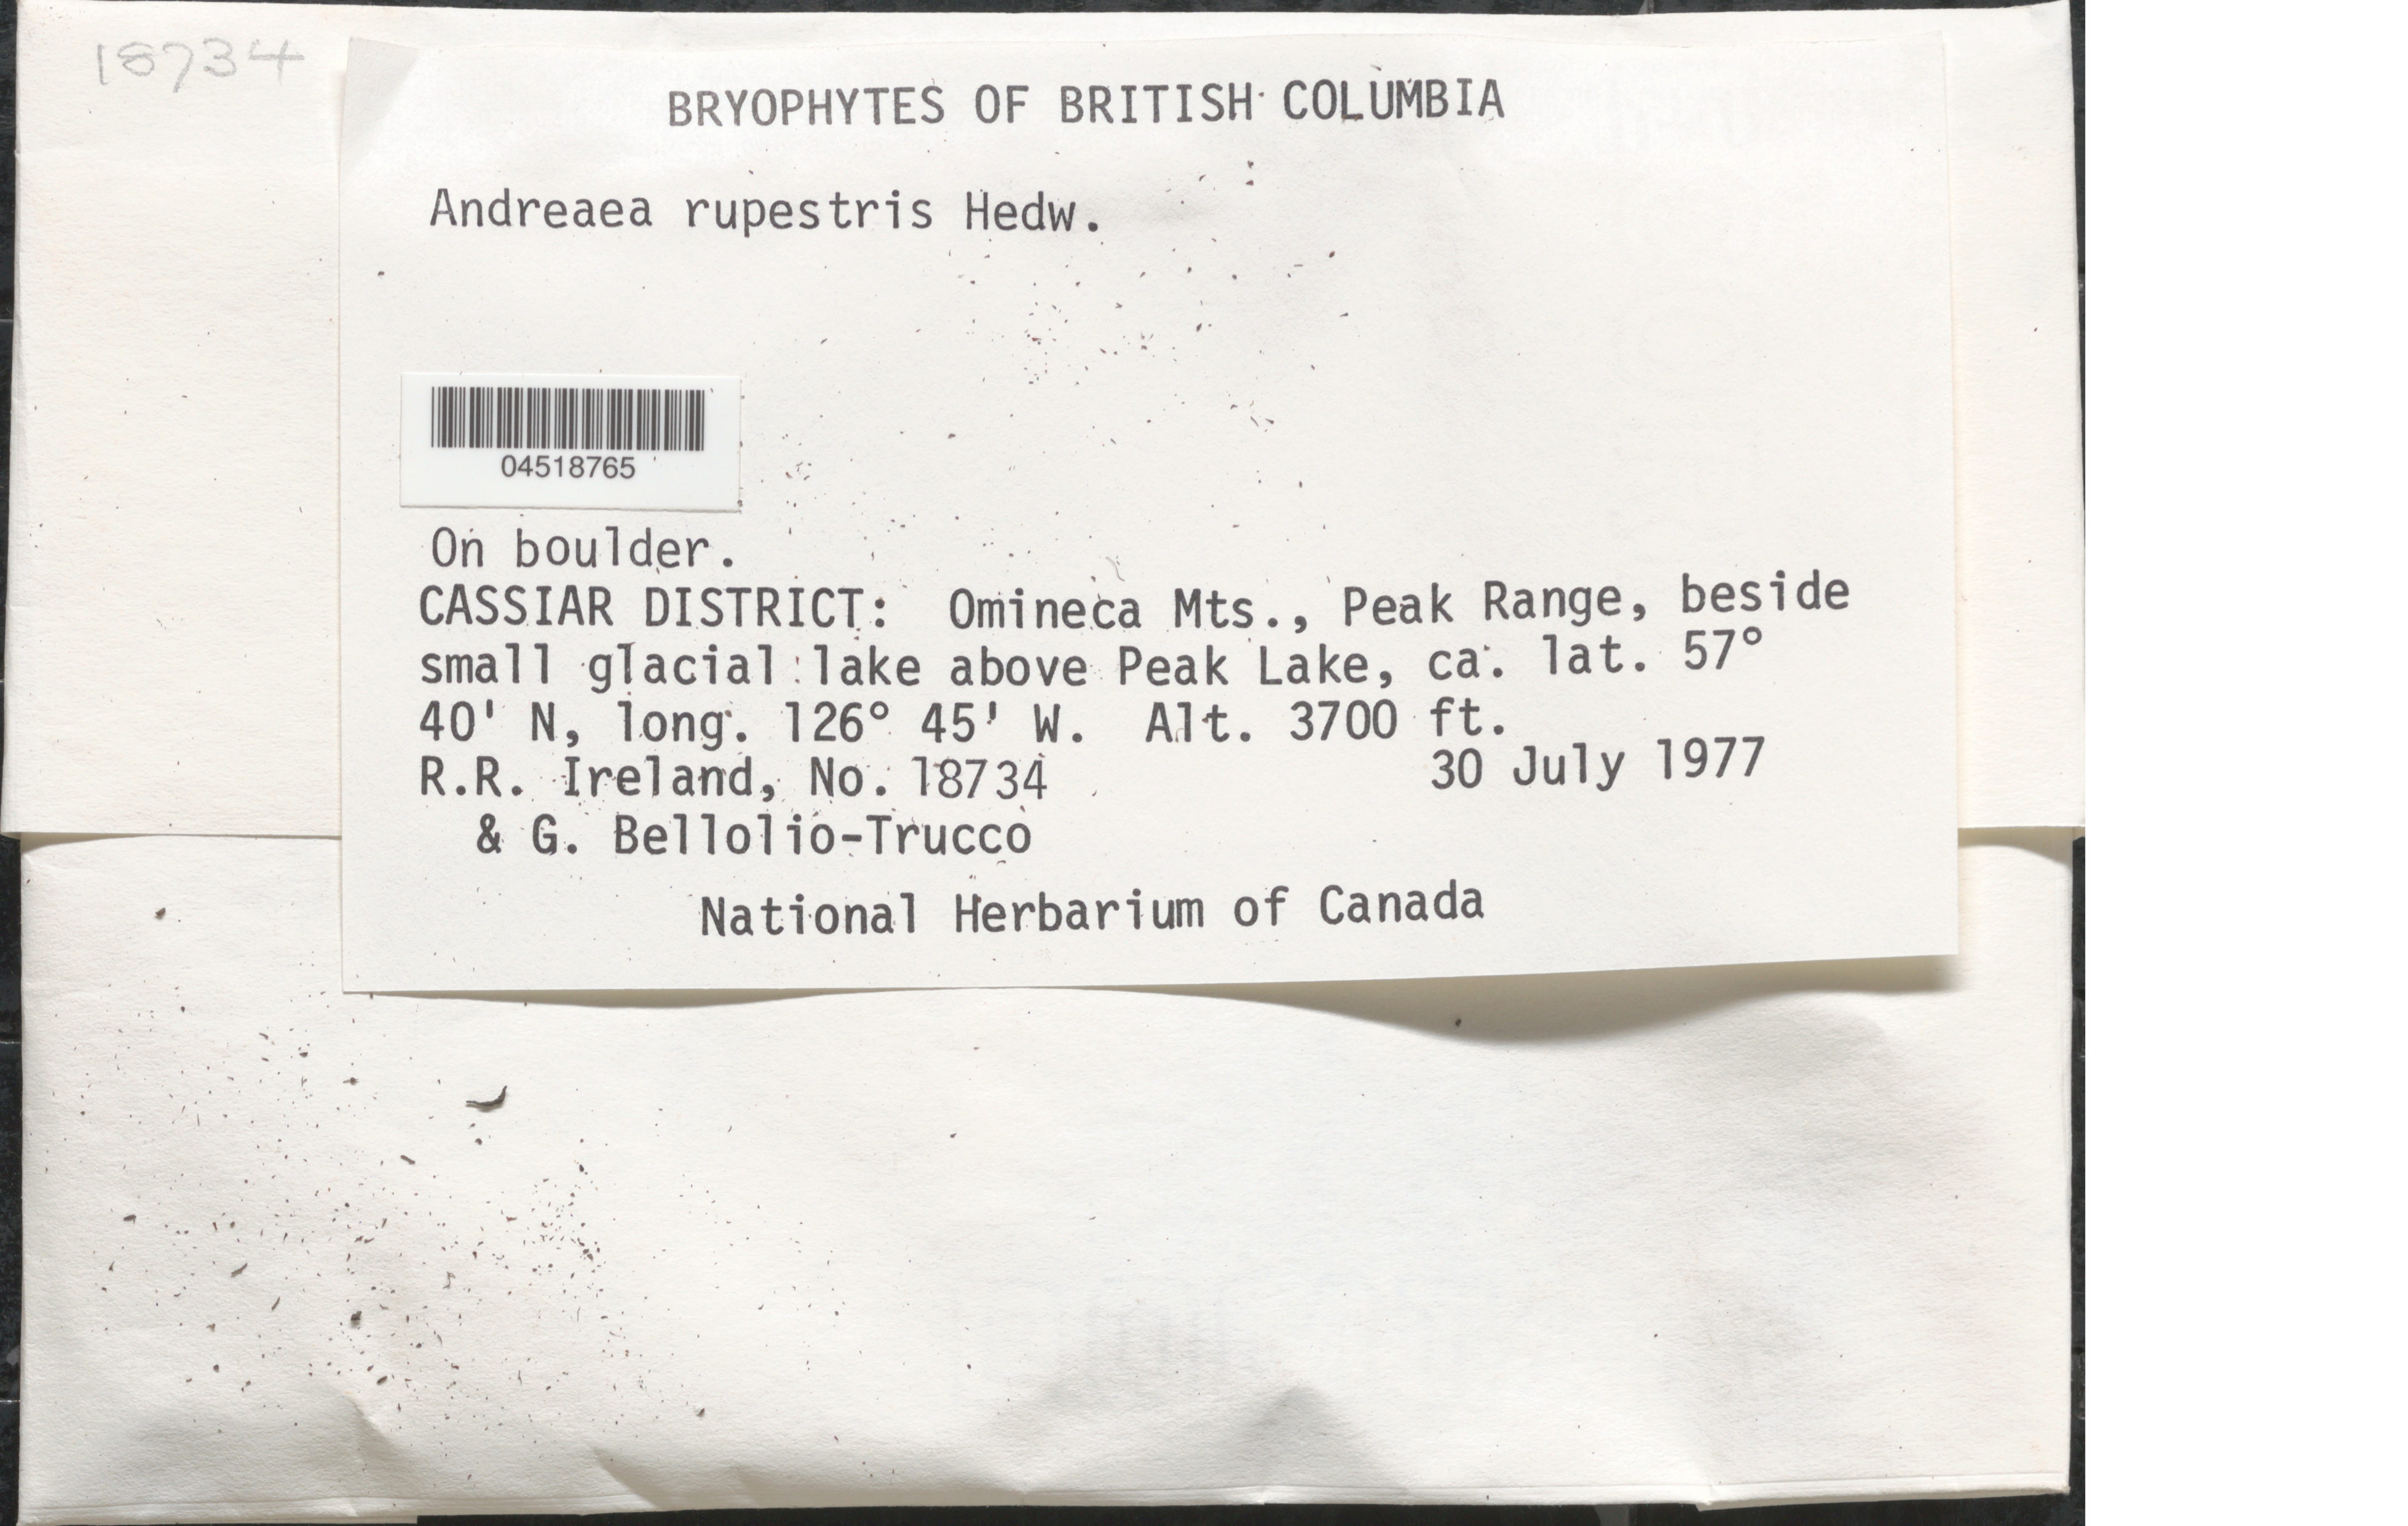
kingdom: Plantae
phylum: Bryophyta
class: Andreaeopsida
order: Andreaeales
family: Andreaeaceae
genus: Andreaea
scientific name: Andreaea rupestris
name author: Hedw.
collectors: R. Ireland & G. Bellolio-Trucco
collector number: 18734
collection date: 1977-07-30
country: Canada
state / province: British Columbia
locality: Cassiar District: Omineca Mts., Peak Range, beside small glacial lake above Peak Lake.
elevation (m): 1128